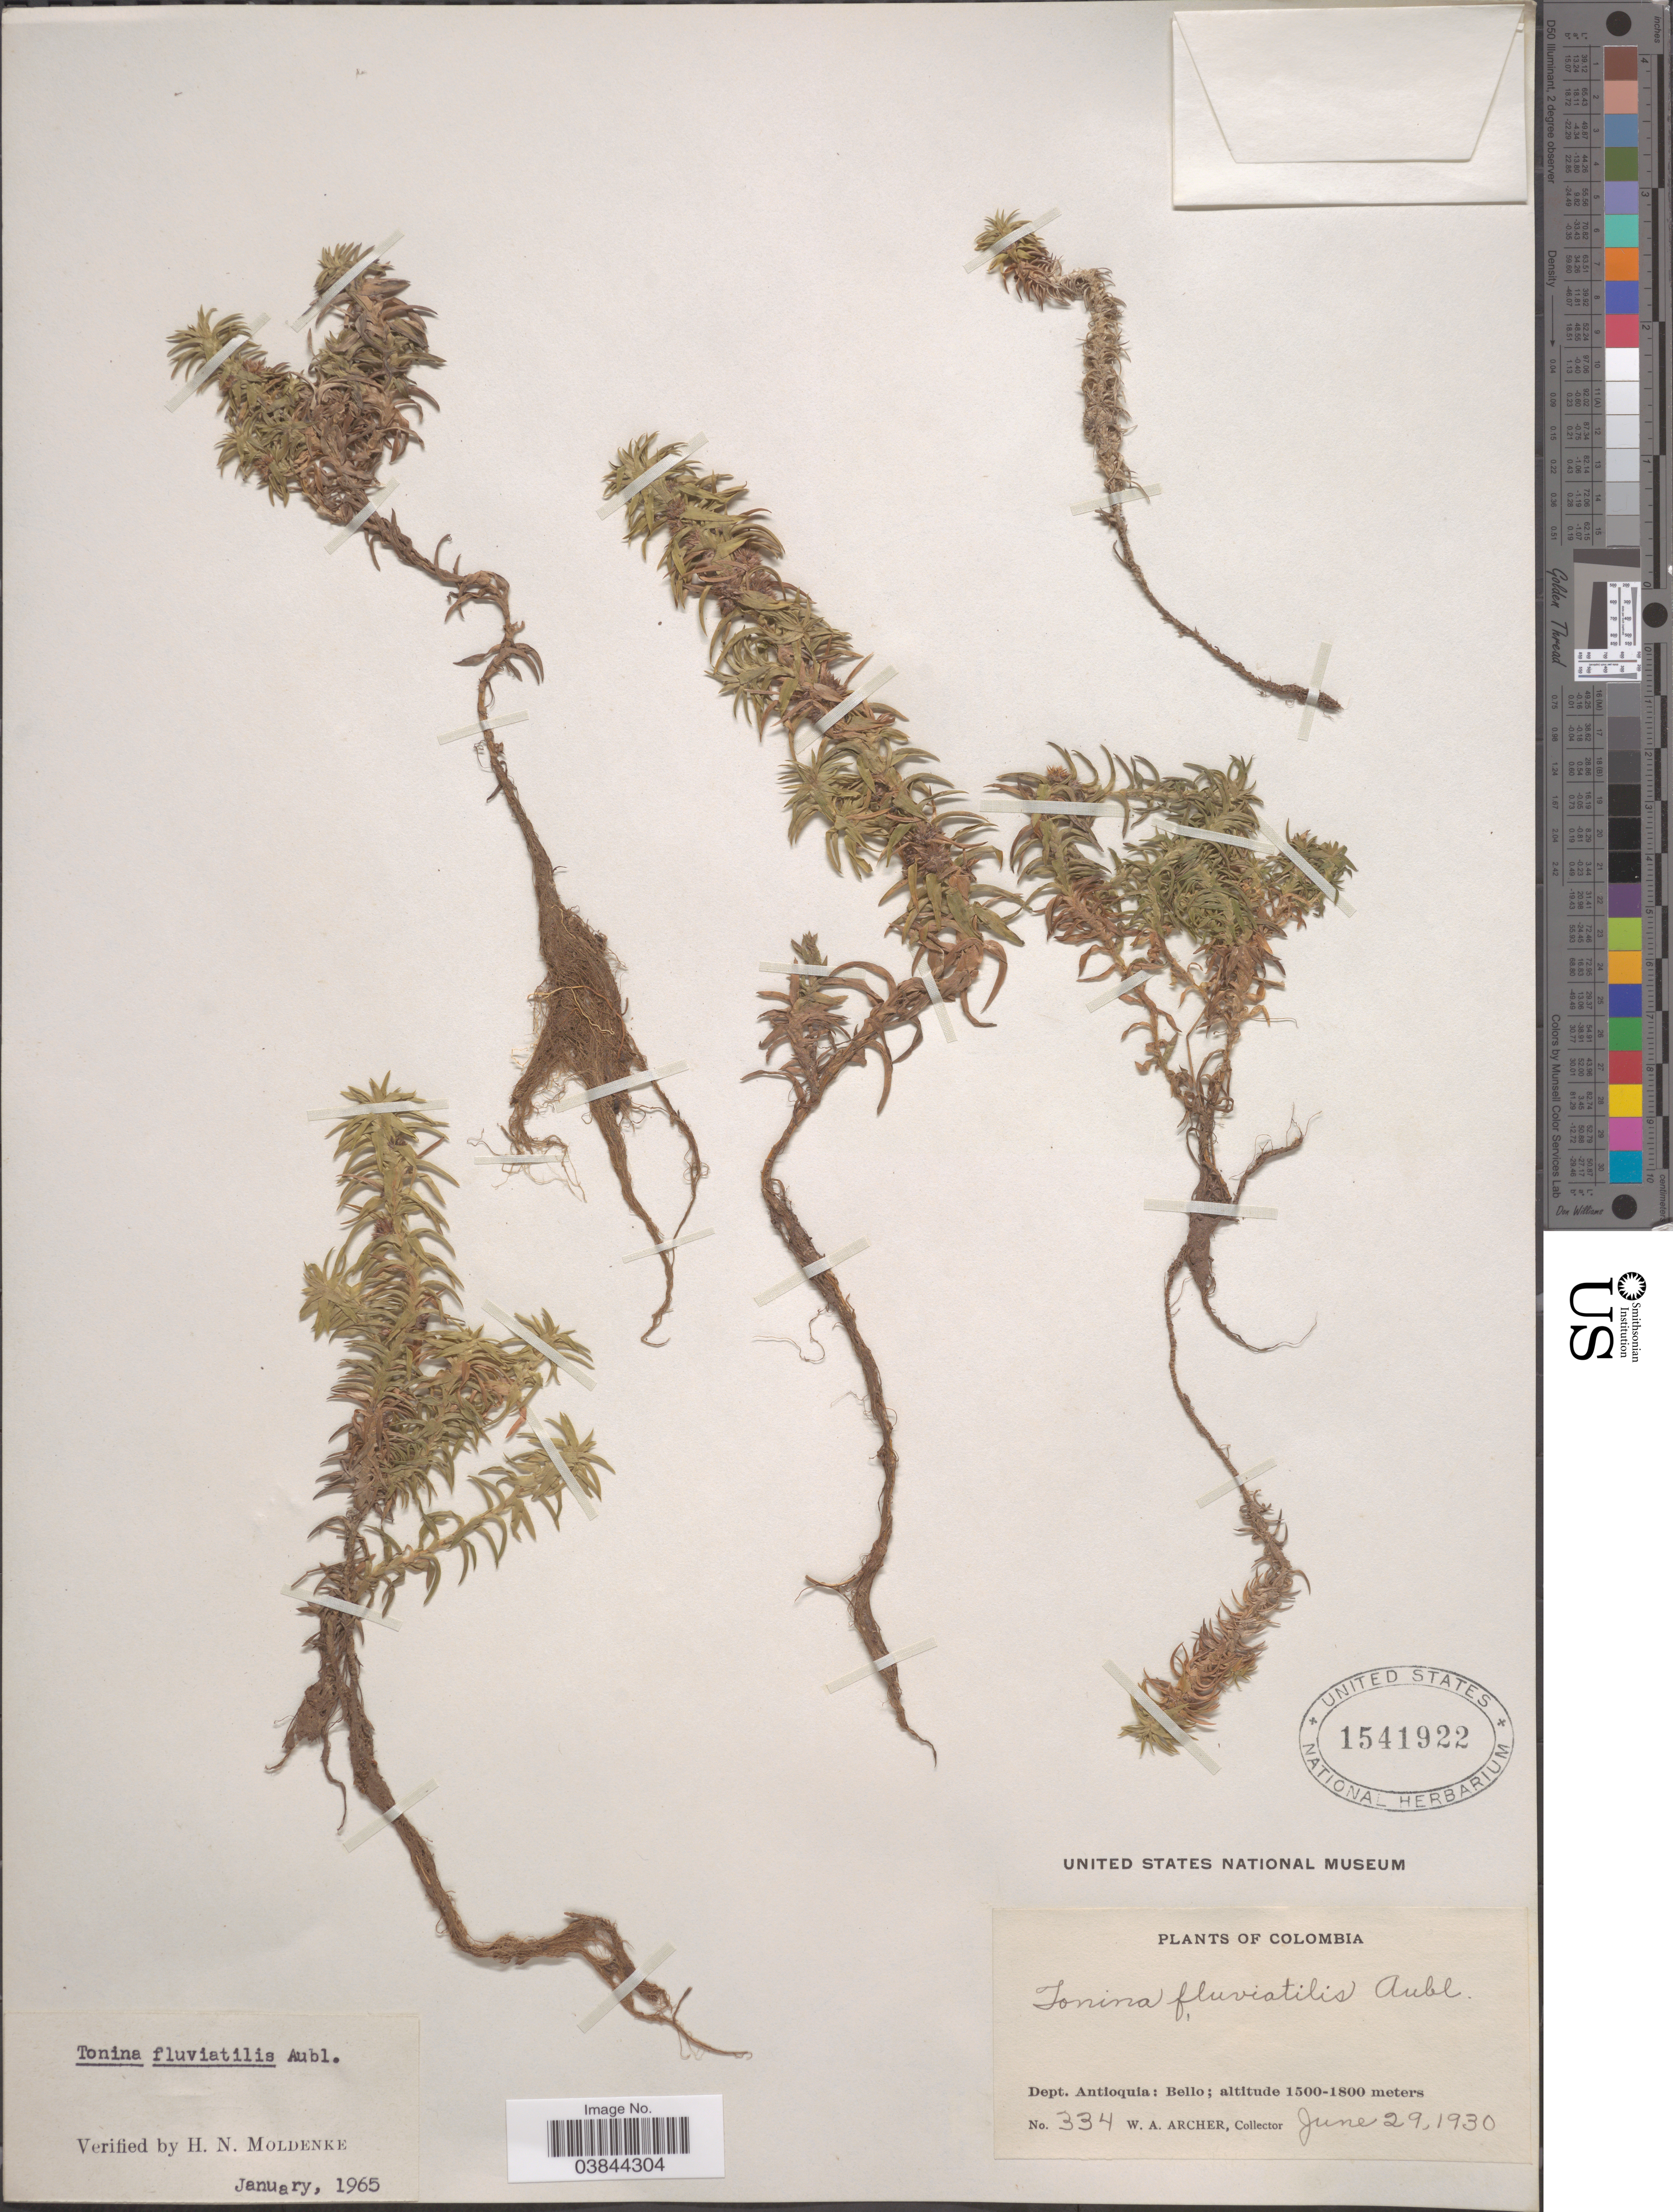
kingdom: Plantae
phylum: Tracheophyta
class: Liliopsida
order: Poales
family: Eriocaulaceae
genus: Tonina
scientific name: Tonina fluviatilis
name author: Aubl.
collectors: W. Archer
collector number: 334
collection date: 1930-06-29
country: Colombia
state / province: Antioquia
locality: Dept. Antioquia: Bello.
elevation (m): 1500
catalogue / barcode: US 1541922